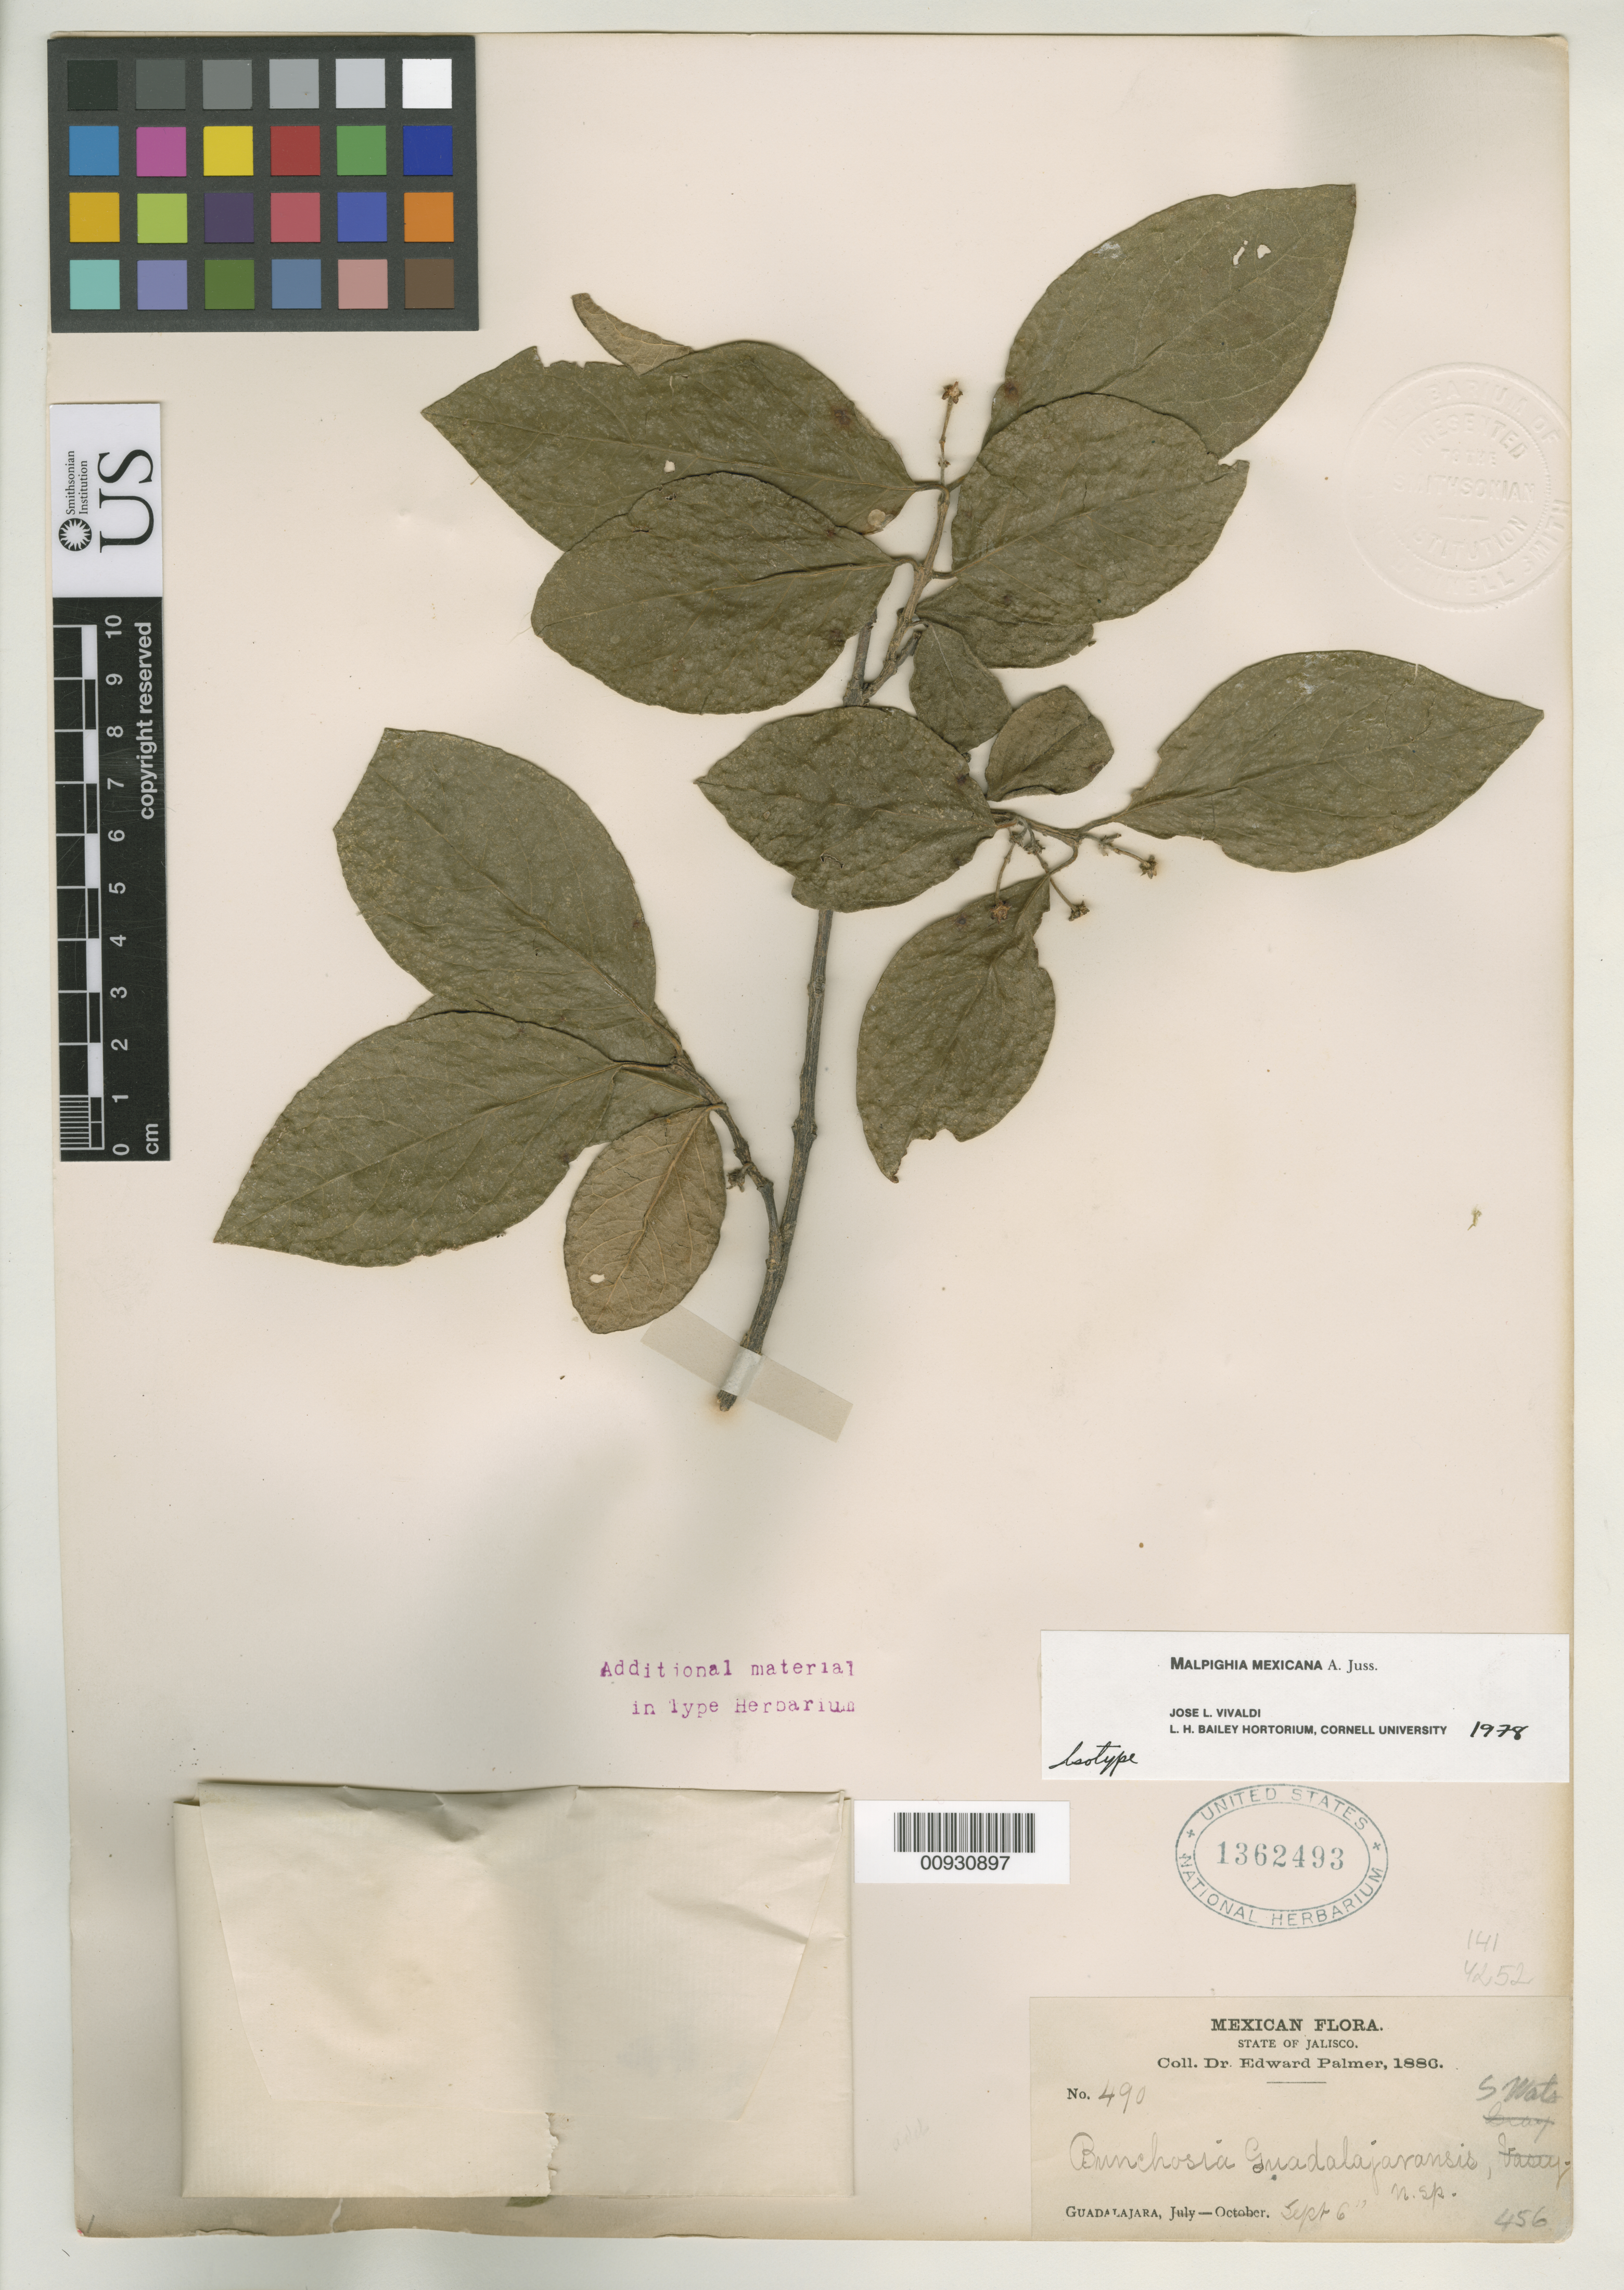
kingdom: Plantae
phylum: Tracheophyta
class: Magnoliopsida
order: Malpighiales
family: Malpighiaceae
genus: Bunchosia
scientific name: Bunchosia guadalajarensis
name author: S. Watson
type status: Isotype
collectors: E. Palmer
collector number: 490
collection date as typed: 06 Sep 1886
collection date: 1886-09-06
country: Mexico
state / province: Jalisco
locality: Guadalajara.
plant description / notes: Currently accepted name as cited by F.K. Meyer, Phanerog. Monogr. 23: 203-206 (2000). Meyer cites holotype (as "n.v.") at US, but surely in error; holotype is almost certainly at GH.; Specimen ex John Donnell Smith Herbarium.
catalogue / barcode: US 1362493